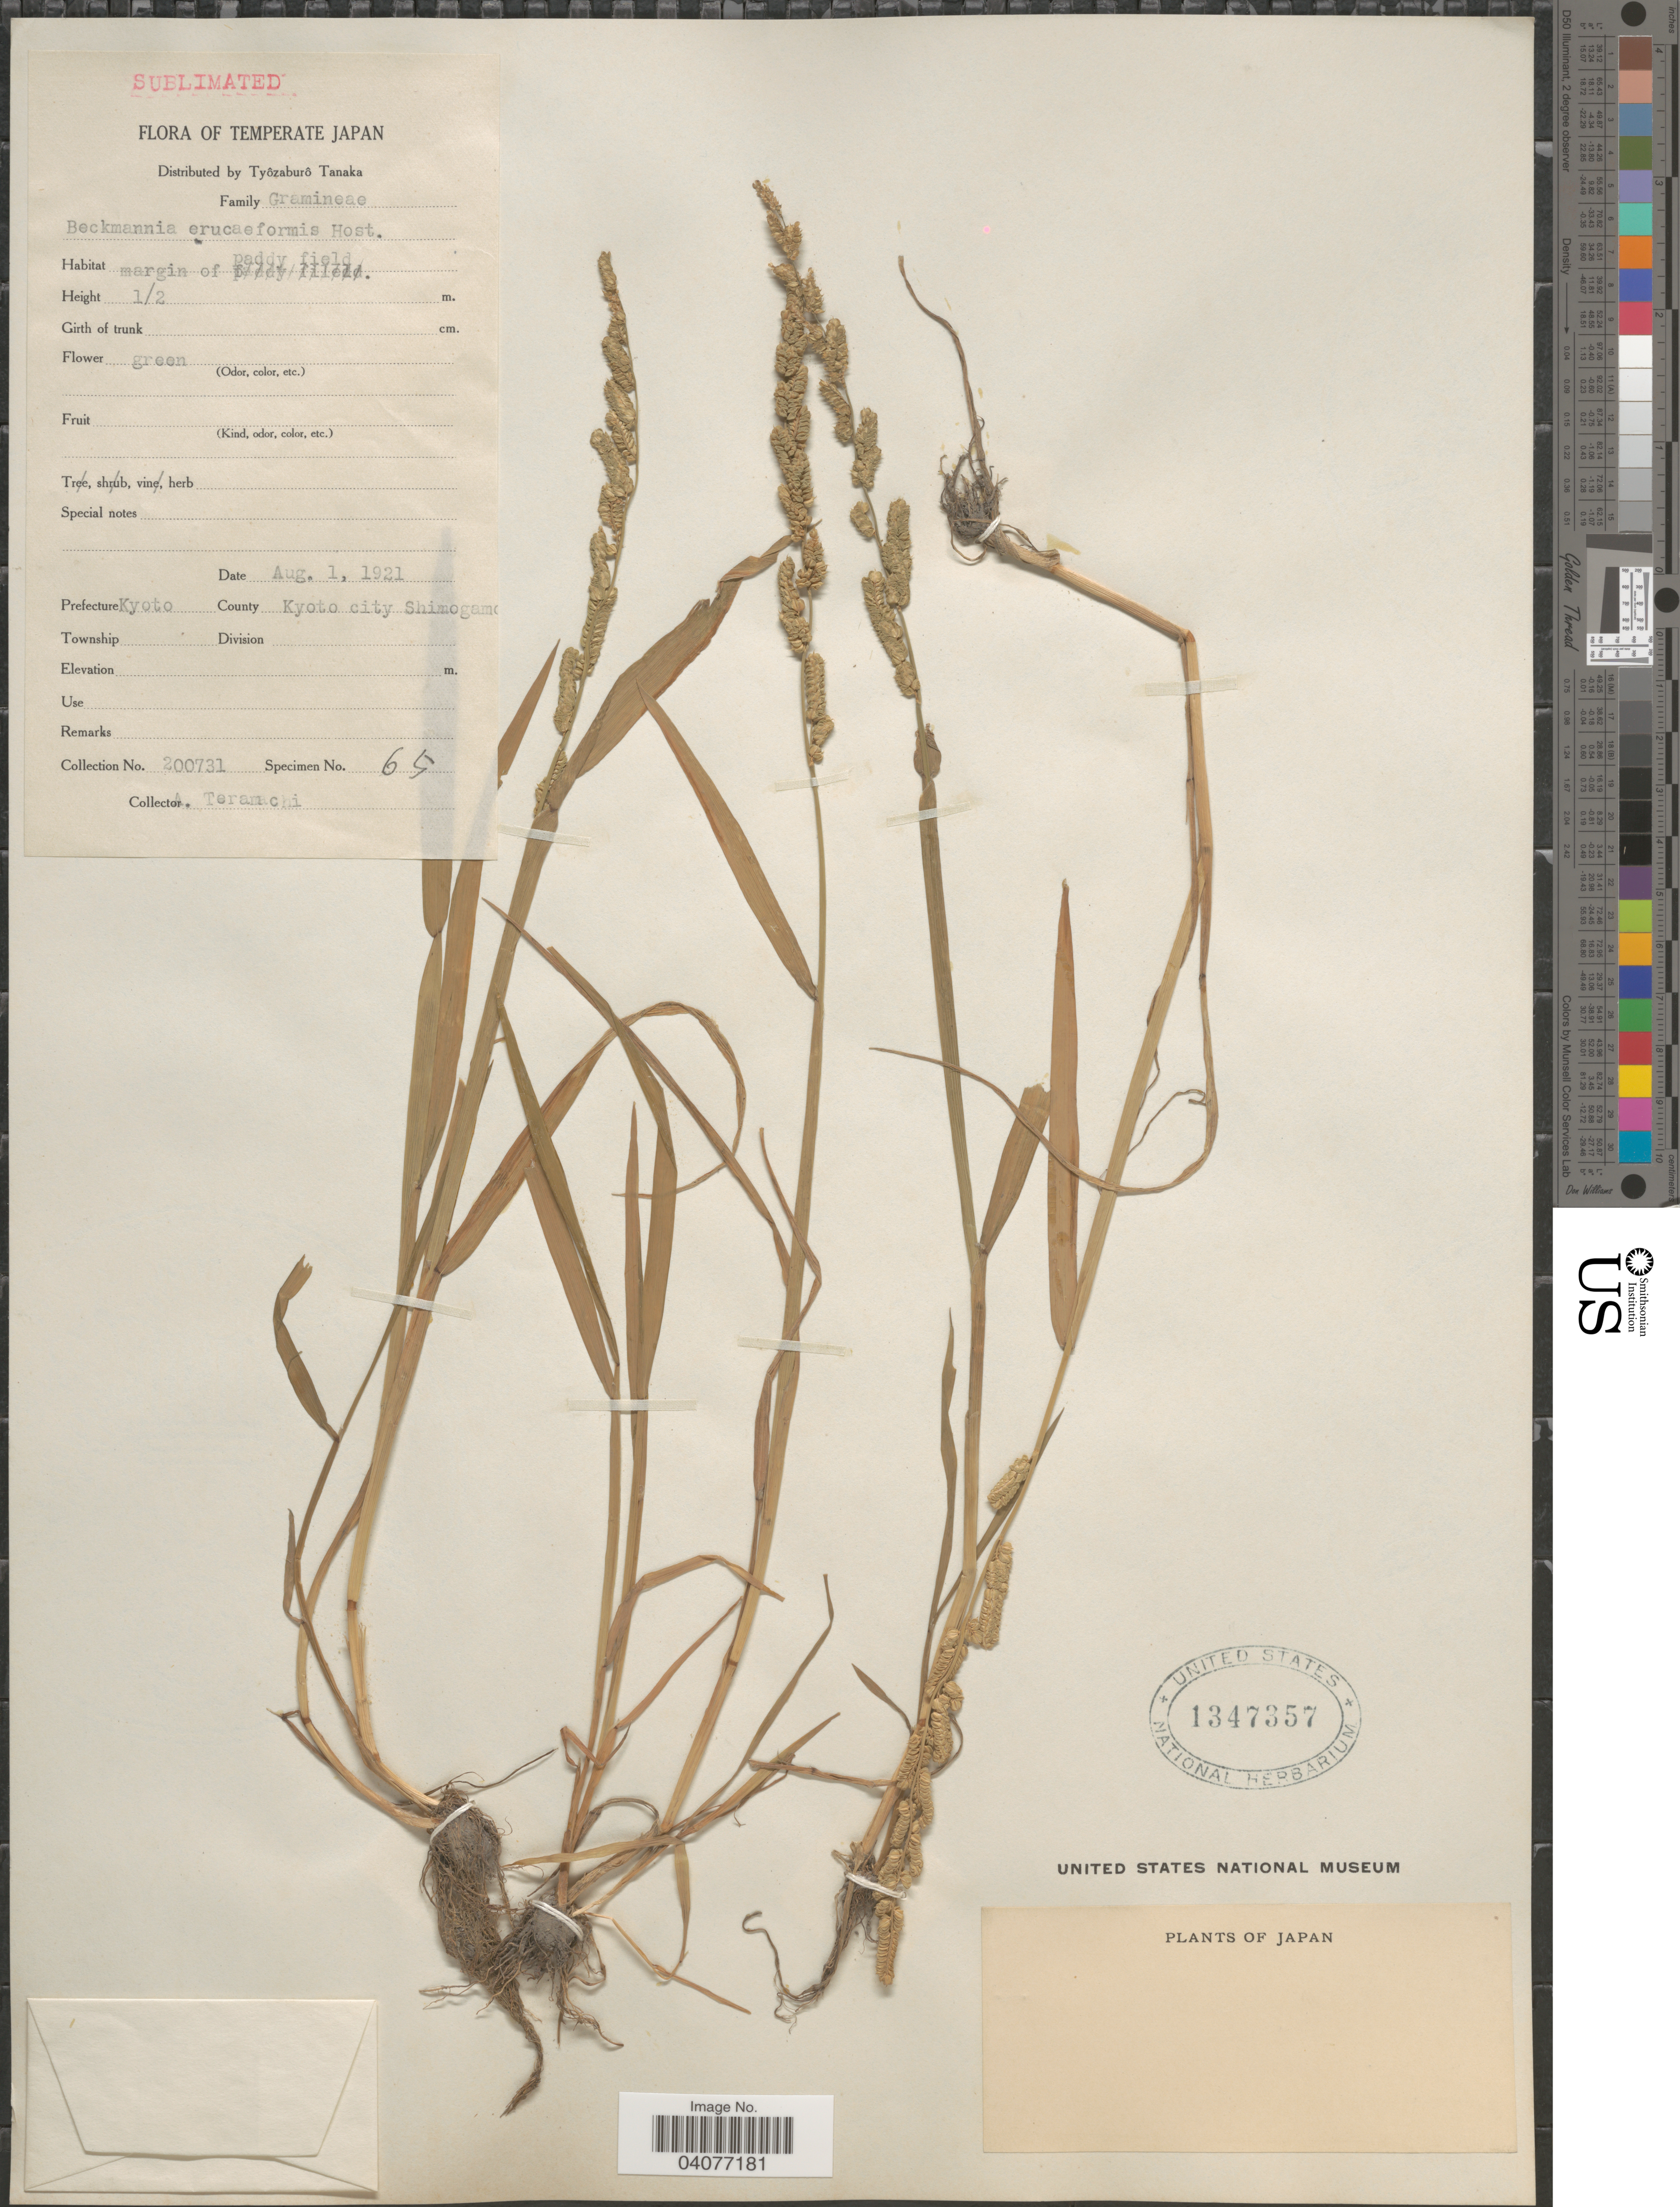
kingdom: Plantae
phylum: Tracheophyta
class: Liliopsida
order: Poales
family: Poaceae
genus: Beckmannia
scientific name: Beckmannia eruciformis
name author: (L.) Host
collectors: A. Teramachi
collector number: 200731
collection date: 1921-08-01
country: Japan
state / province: Kyoto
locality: Temperate Japan. Prefecture Kyoto. County Kyoto city Shimogamo [interpreted].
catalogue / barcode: US 1347357